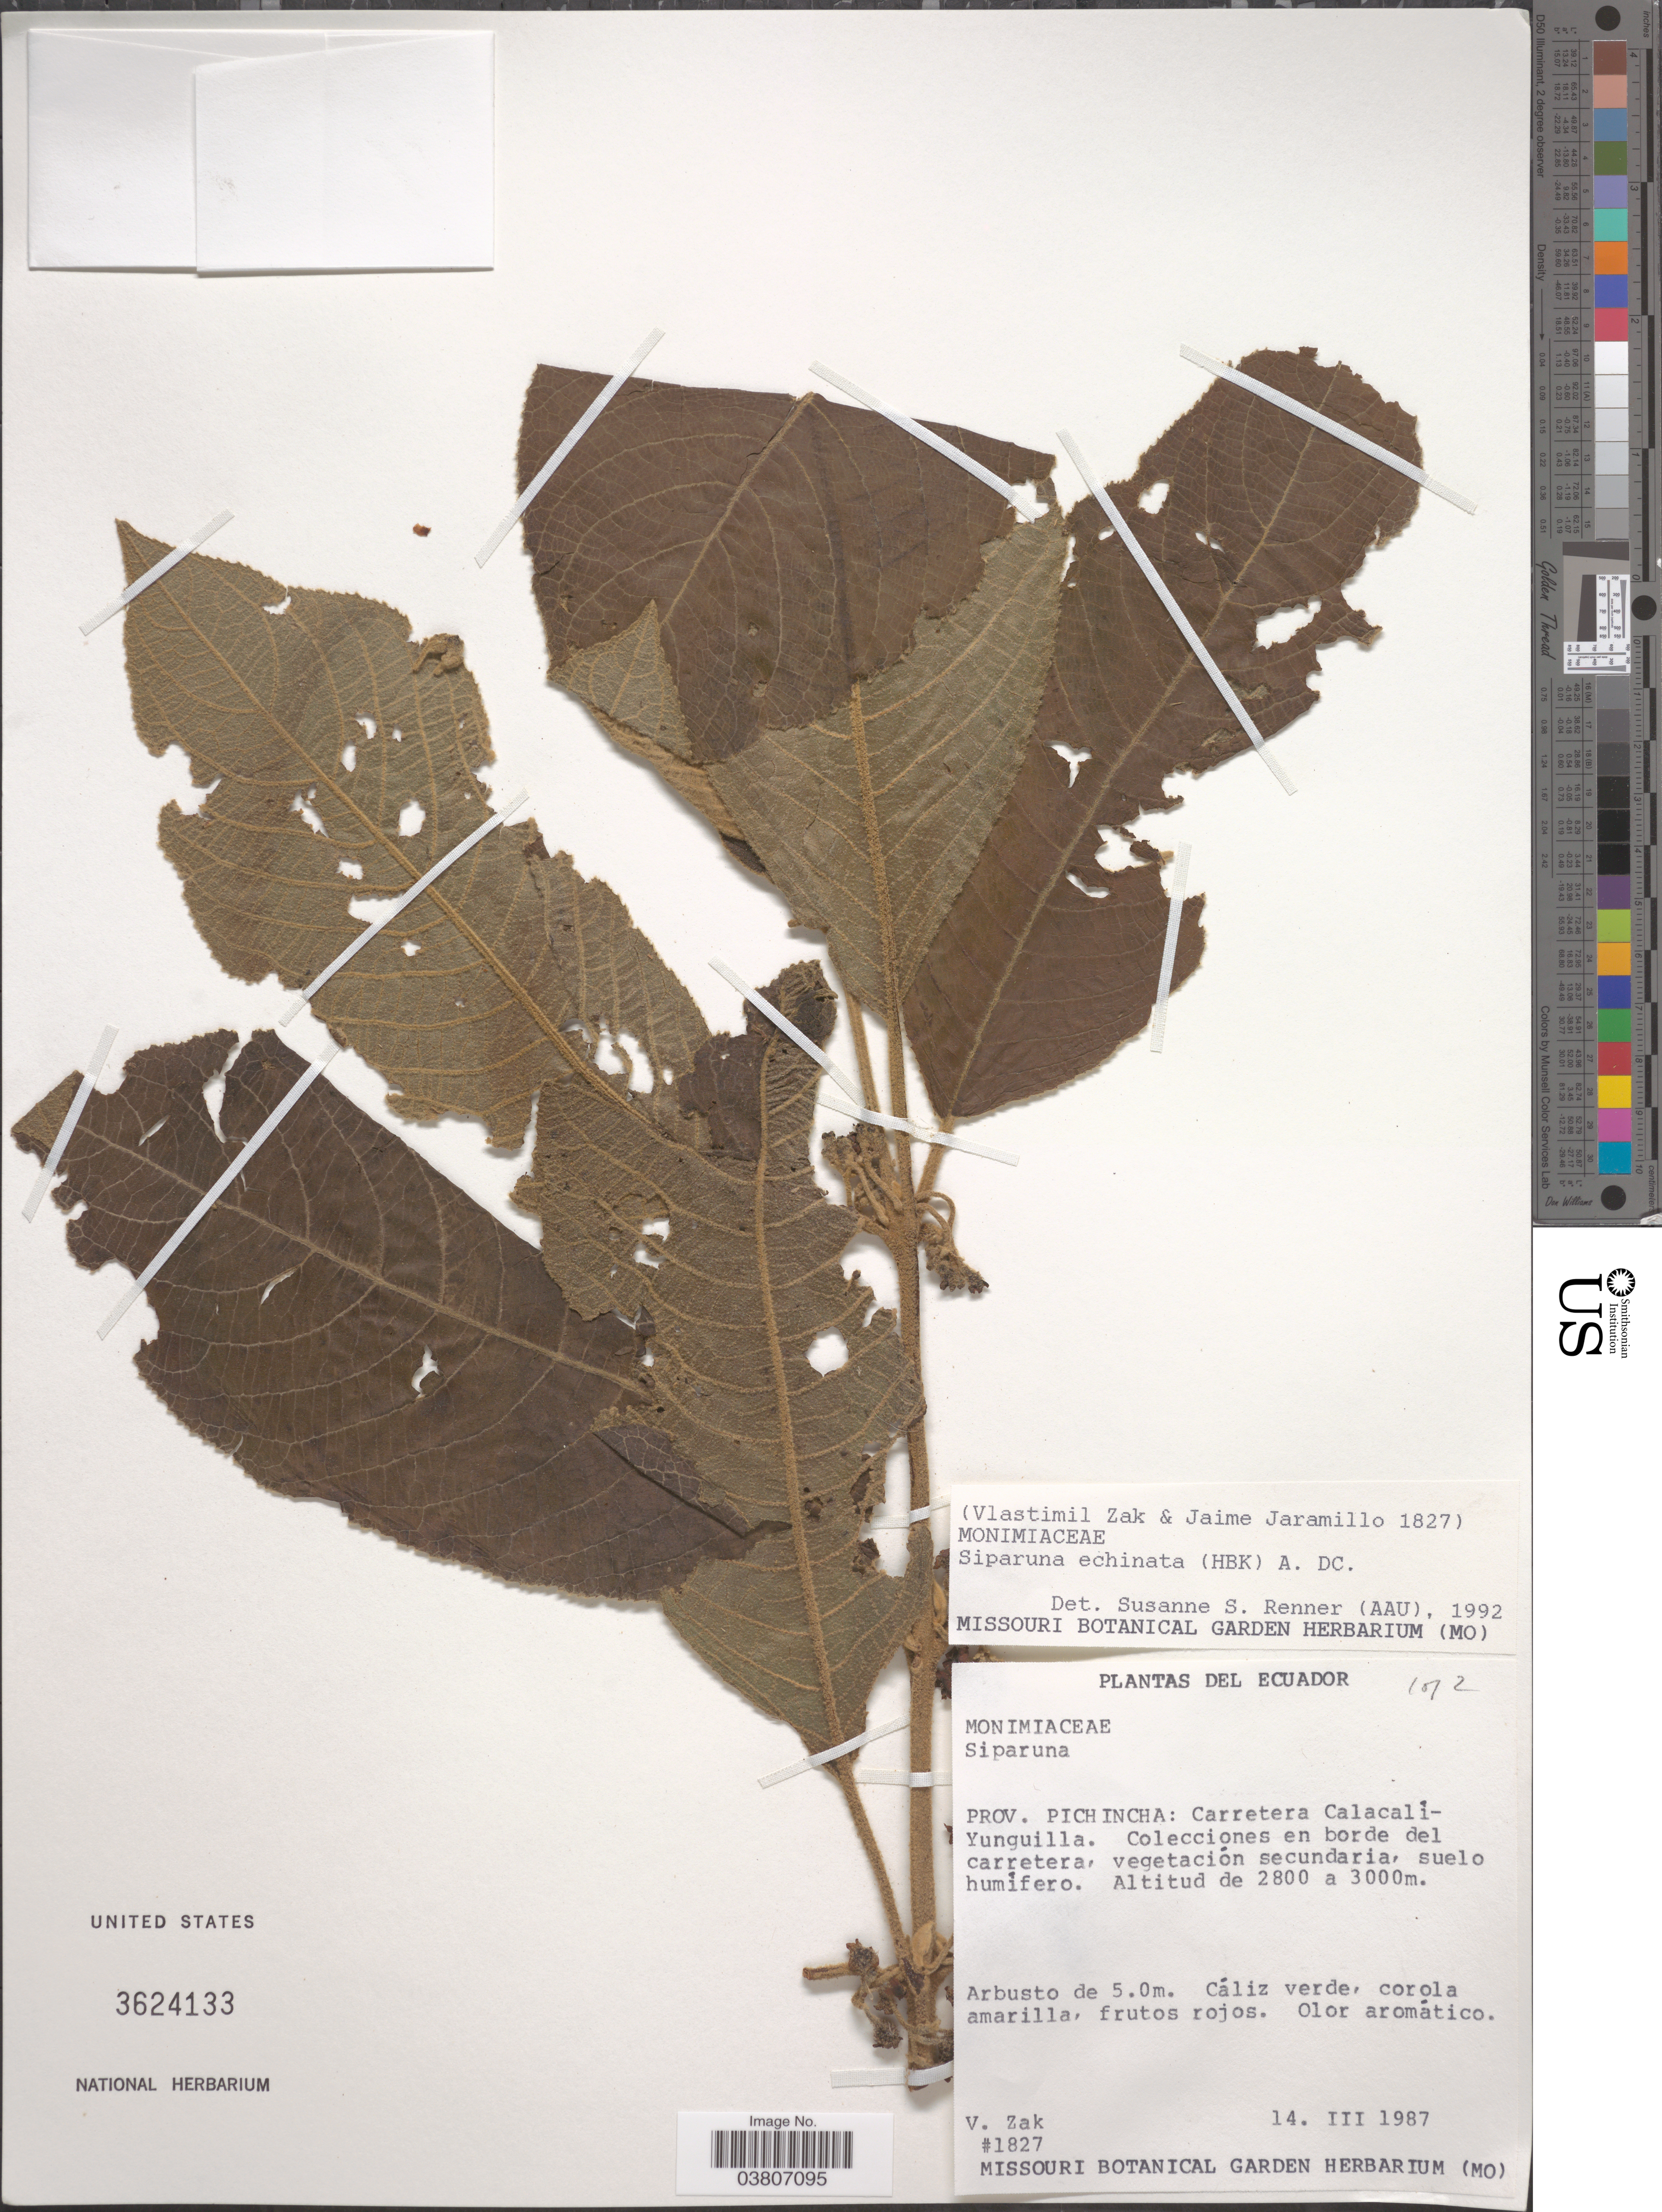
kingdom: Plantae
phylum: Tracheophyta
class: Magnoliopsida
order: Laurales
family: Siparunaceae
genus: Siparuna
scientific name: Siparuna echinata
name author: (Kunth) A. DC.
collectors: V. Zak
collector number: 1827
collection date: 1987-03-14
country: Ecuador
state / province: Pichincha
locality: Carretera Calacali-Yunguilla. En borde del carretera, vegetación secundaria, suelo humífero.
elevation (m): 2800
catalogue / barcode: US 3624133